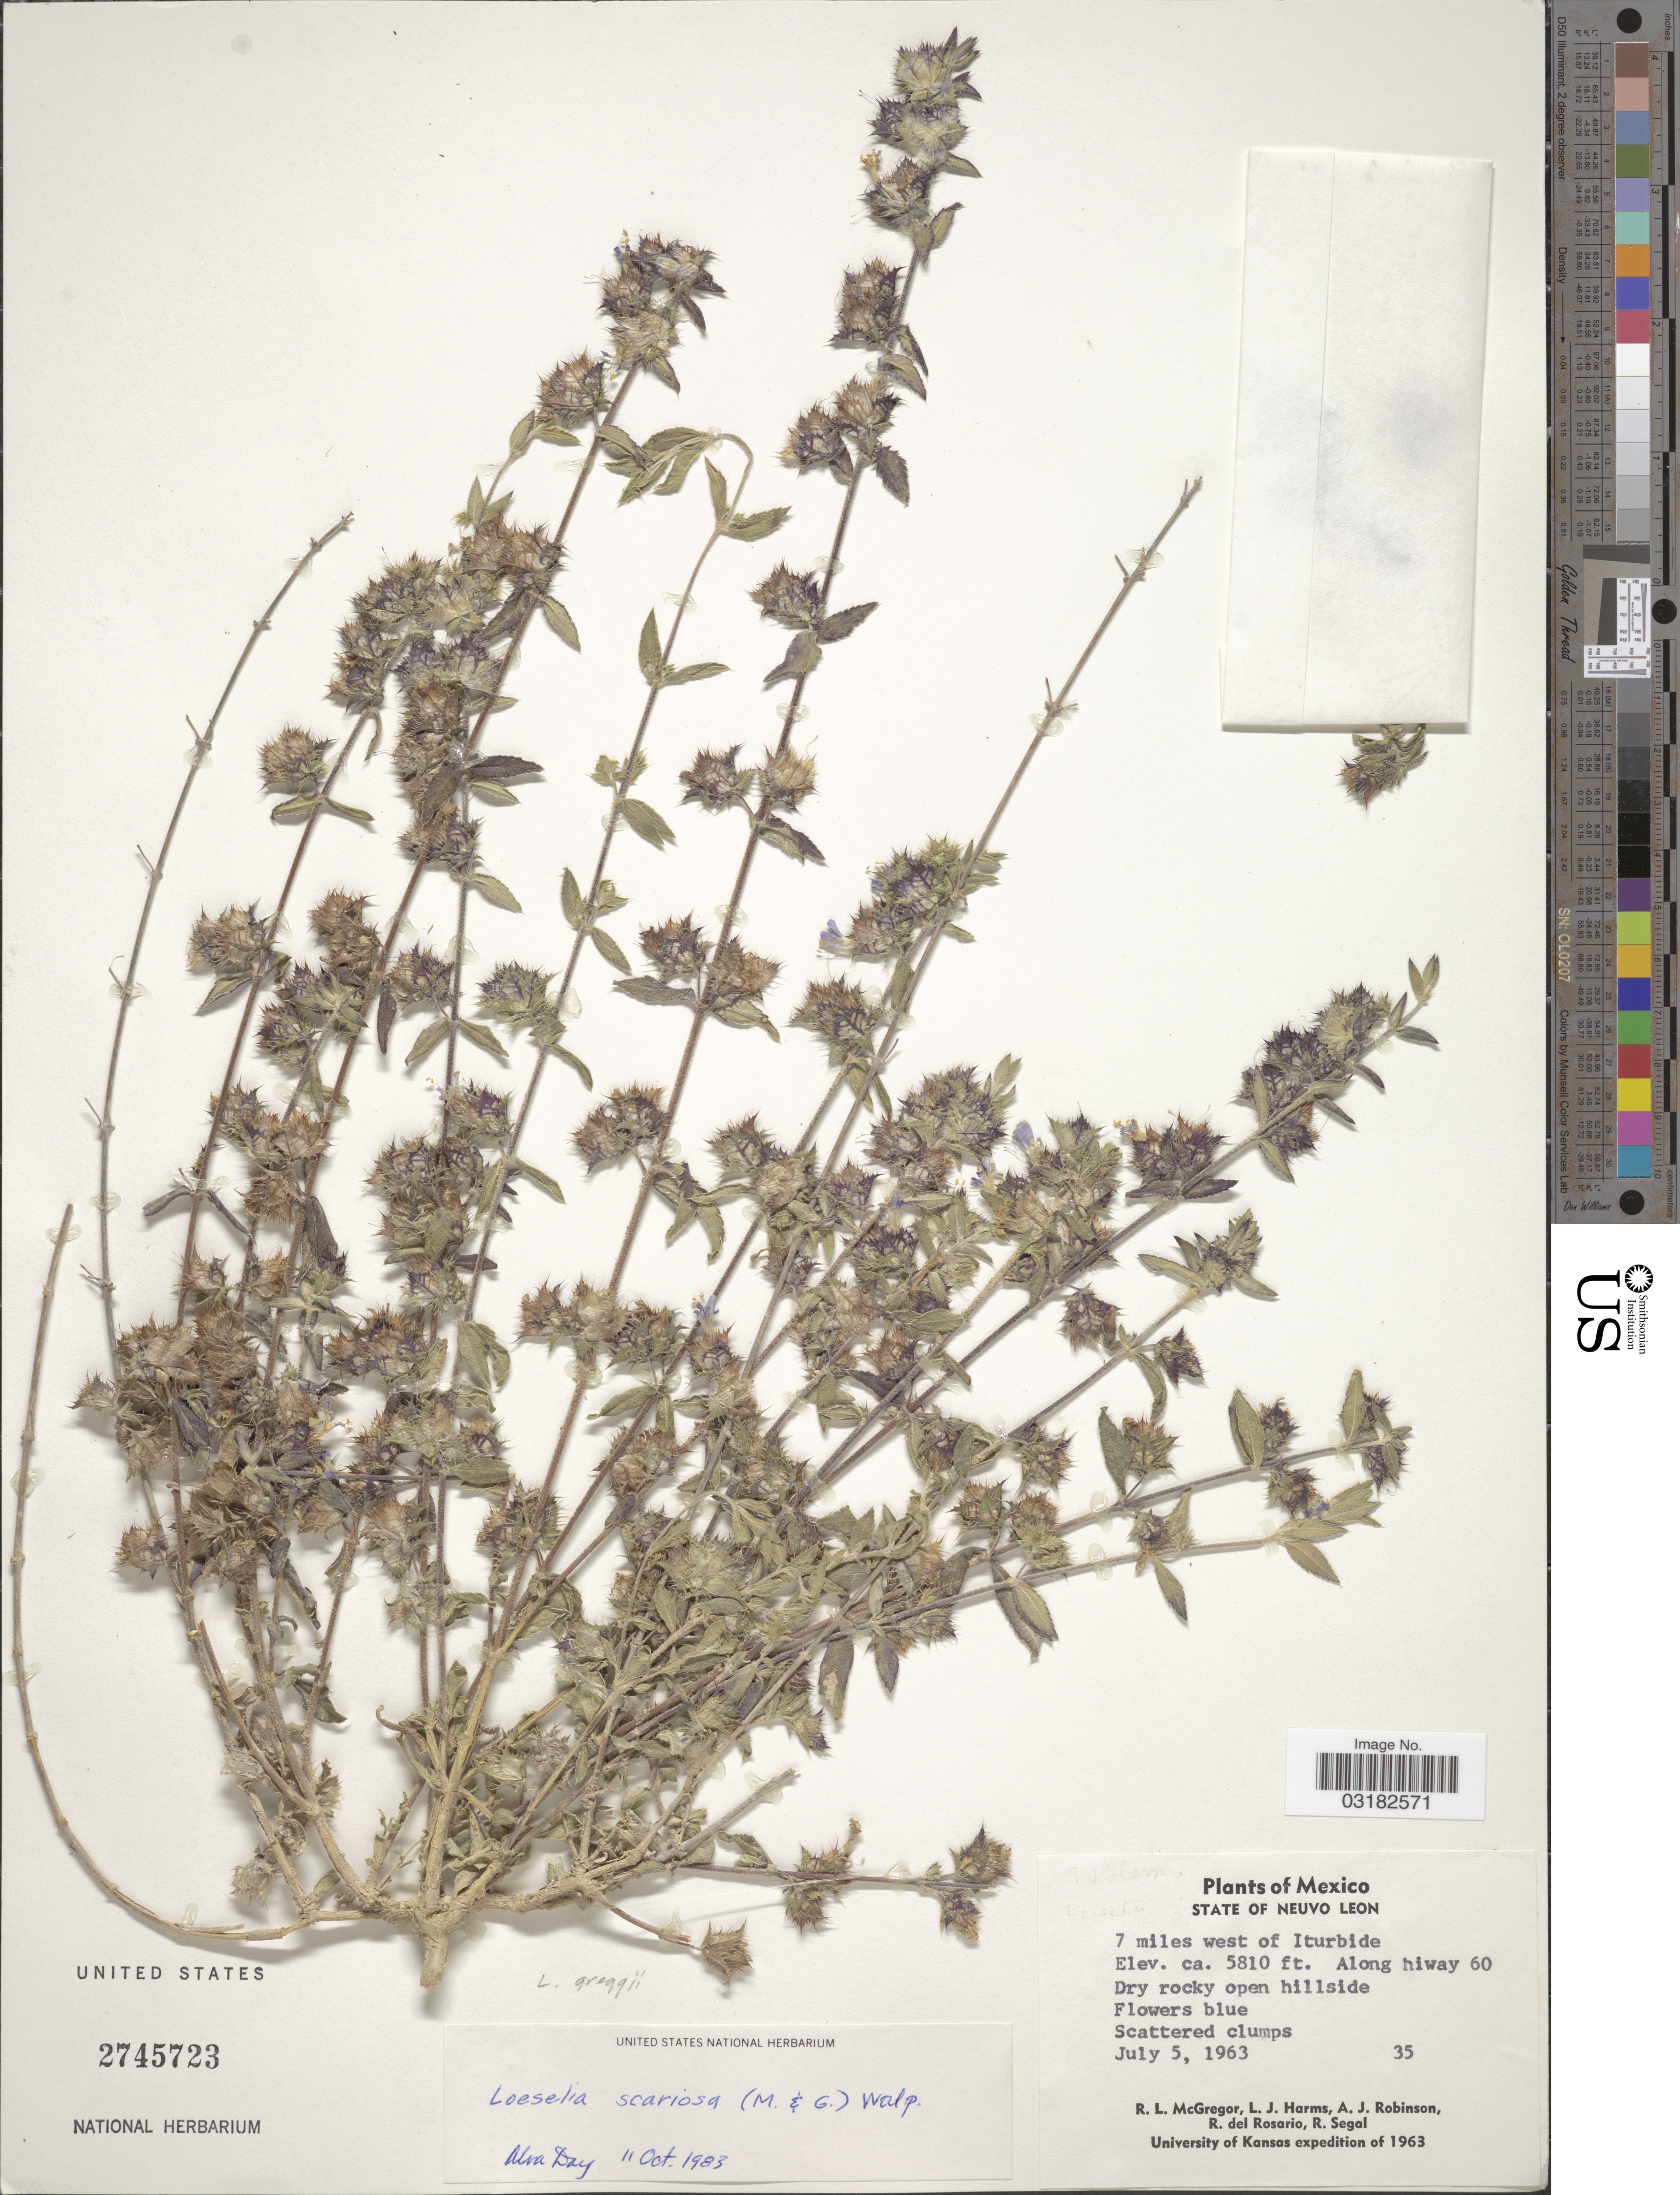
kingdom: Plantae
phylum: Tracheophyta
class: Magnoliopsida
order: Ericales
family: Polemoniaceae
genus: Loeselia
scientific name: Loeselia scariosa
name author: (M. Martens) Walp.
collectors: R. McGregor, L. Harms, A. J. Robinson, R. del Rosario & R. Segal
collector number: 35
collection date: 1963-07-05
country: Mexico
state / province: Nuevo León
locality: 7 miles west of Iturbide. Along hiway 60. Dry rocky open hillside.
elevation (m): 1771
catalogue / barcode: US 2745723